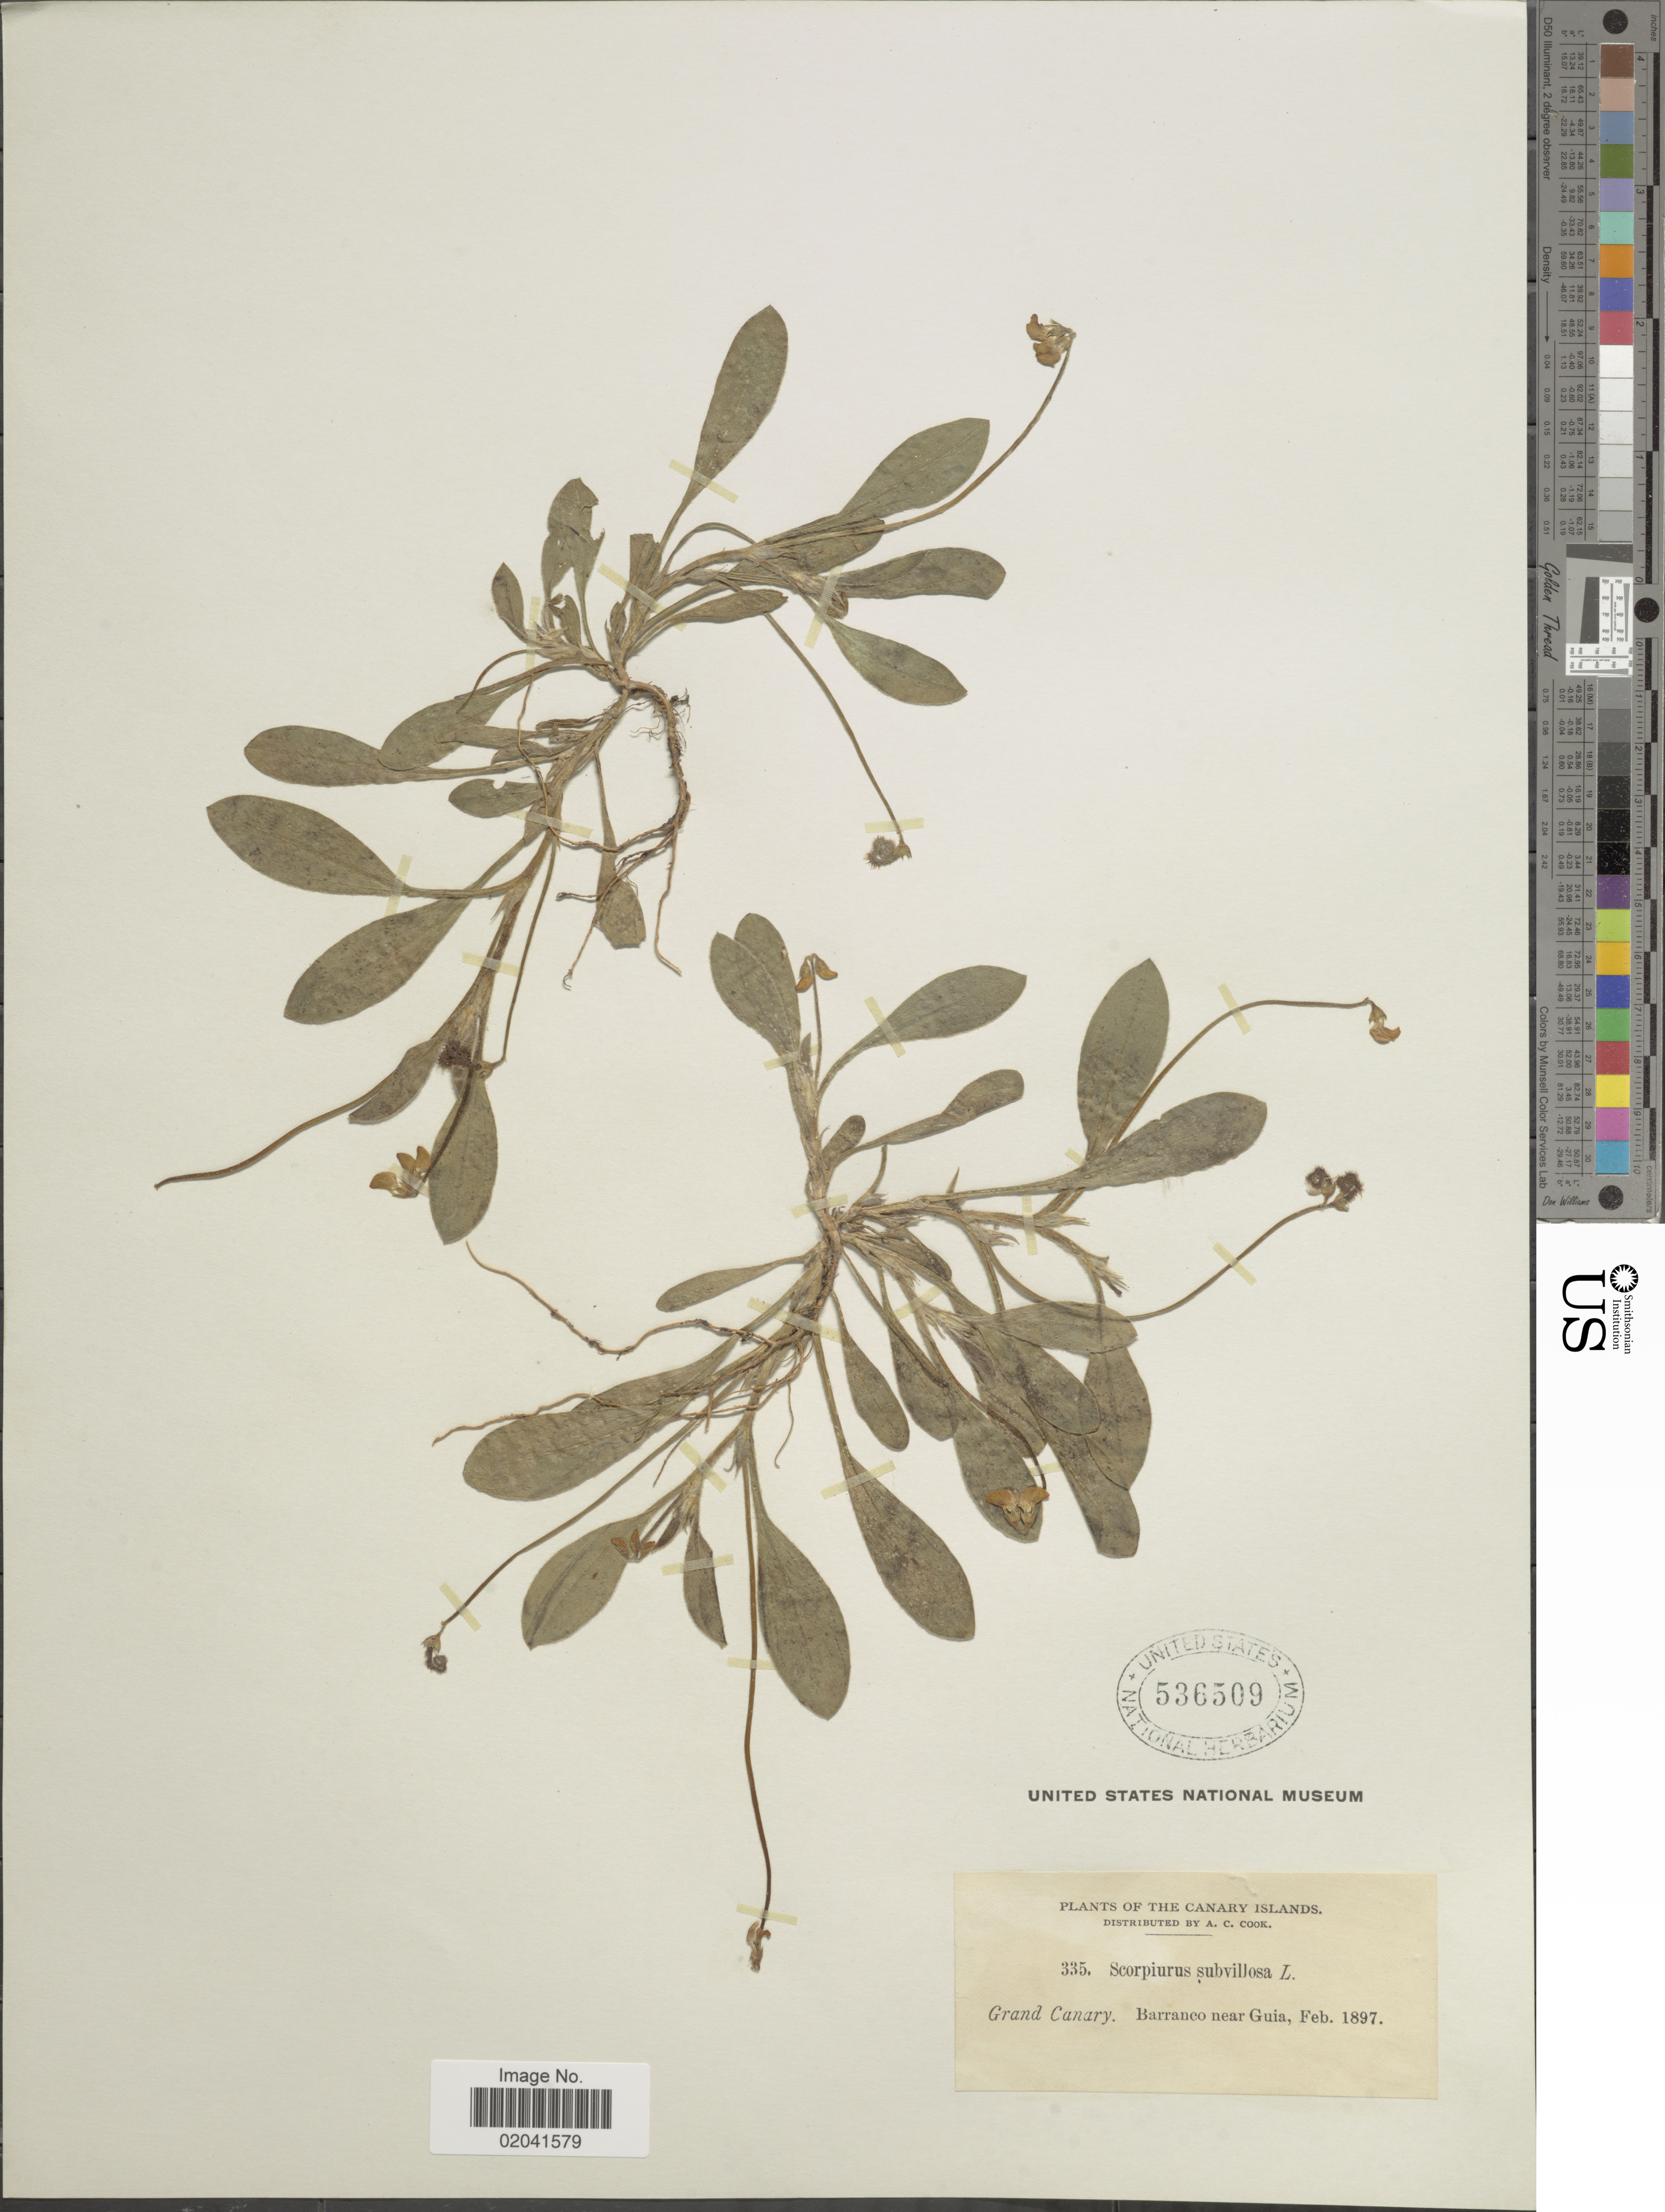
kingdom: Plantae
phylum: Tracheophyta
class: Magnoliopsida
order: Fabales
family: Fabaceae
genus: Scorpiurus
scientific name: Scorpiurus subvillosa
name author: L.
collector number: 335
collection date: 1897-02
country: Spain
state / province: Canarias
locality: Canary Islands, Gran Canaria: Barranca near Guia.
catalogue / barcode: US 536509